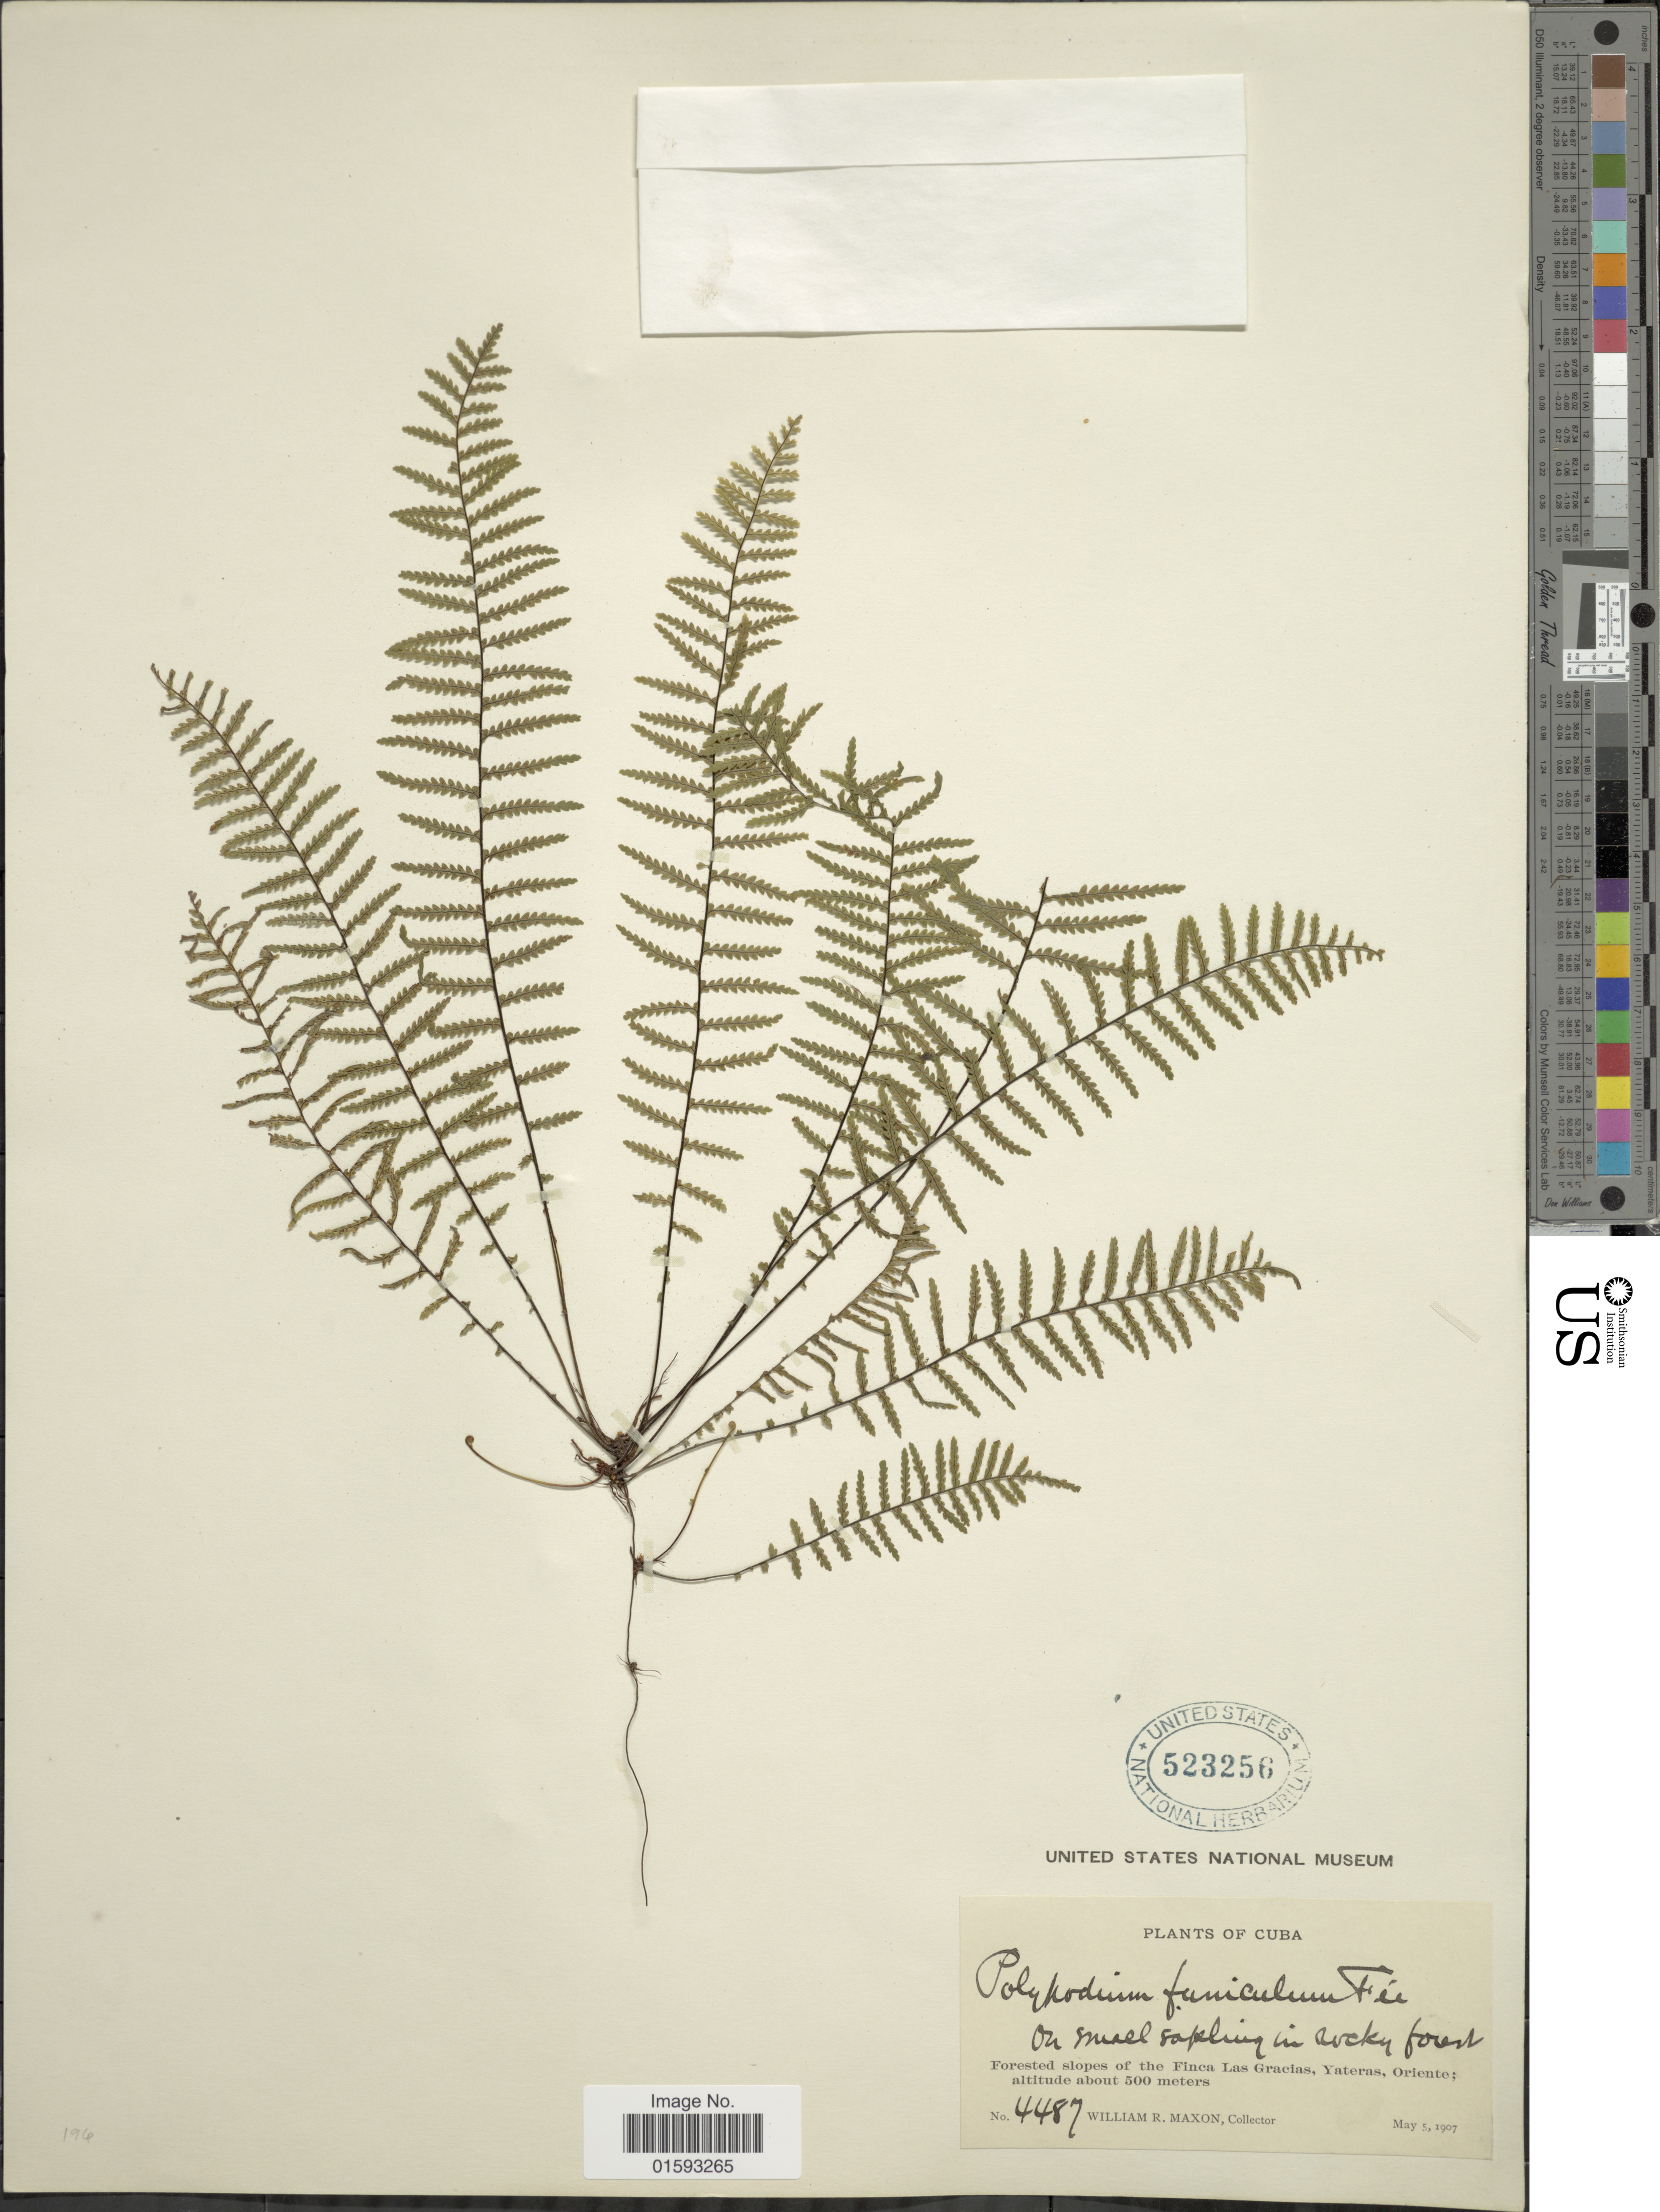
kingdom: Plantae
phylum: Tracheophyta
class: Polypodiopsida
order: Polypodiales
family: Polypodiaceae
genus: Pecluma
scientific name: Pecluma funicula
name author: (Fée) M.G. Price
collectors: W. R. Maxon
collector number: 4487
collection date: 1907-05-05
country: Cuba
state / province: Oriente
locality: Forested slopes of the Finca Las Gracias, Yateras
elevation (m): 500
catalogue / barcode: US 523256